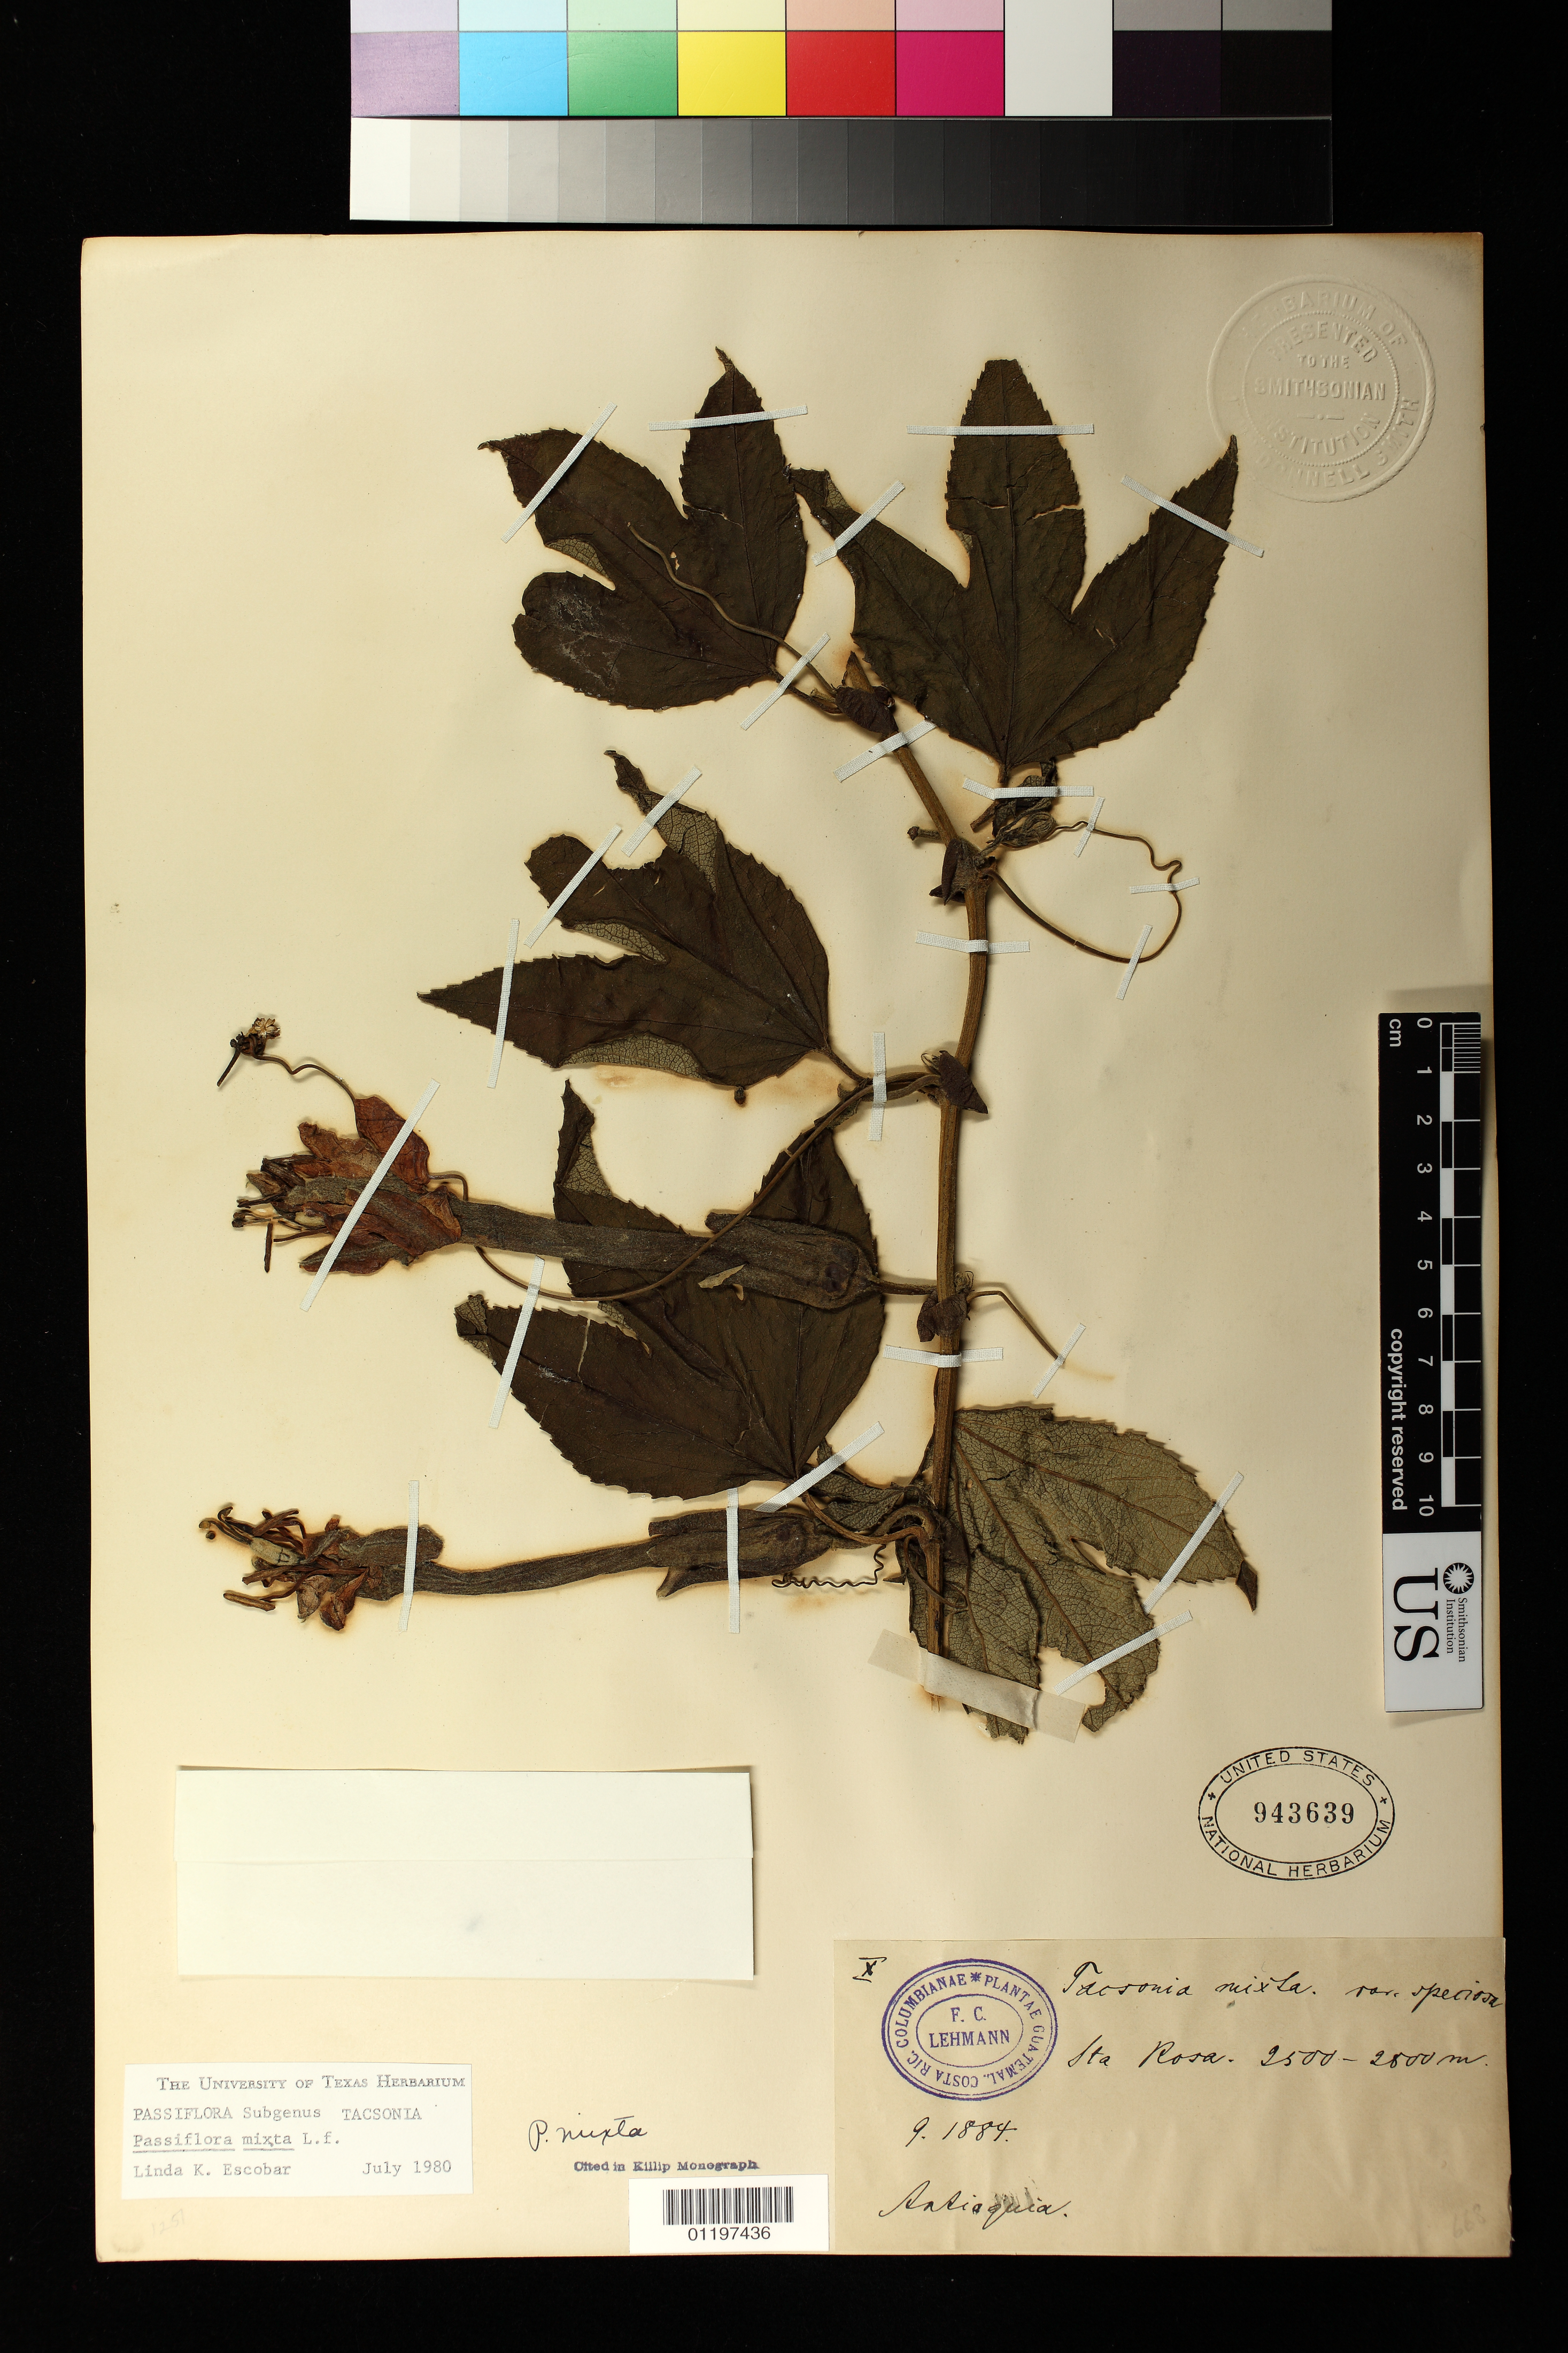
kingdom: Plantae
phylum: Tracheophyta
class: Magnoliopsida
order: Malpighiales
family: Passifloraceae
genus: Passiflora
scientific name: Passiflora mixta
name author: L. f.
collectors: F. C. Lehmann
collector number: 10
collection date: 1884-09-01/1884-09-30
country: Colombia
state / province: Bolívar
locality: Santa Rosa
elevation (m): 2500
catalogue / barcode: US 943639